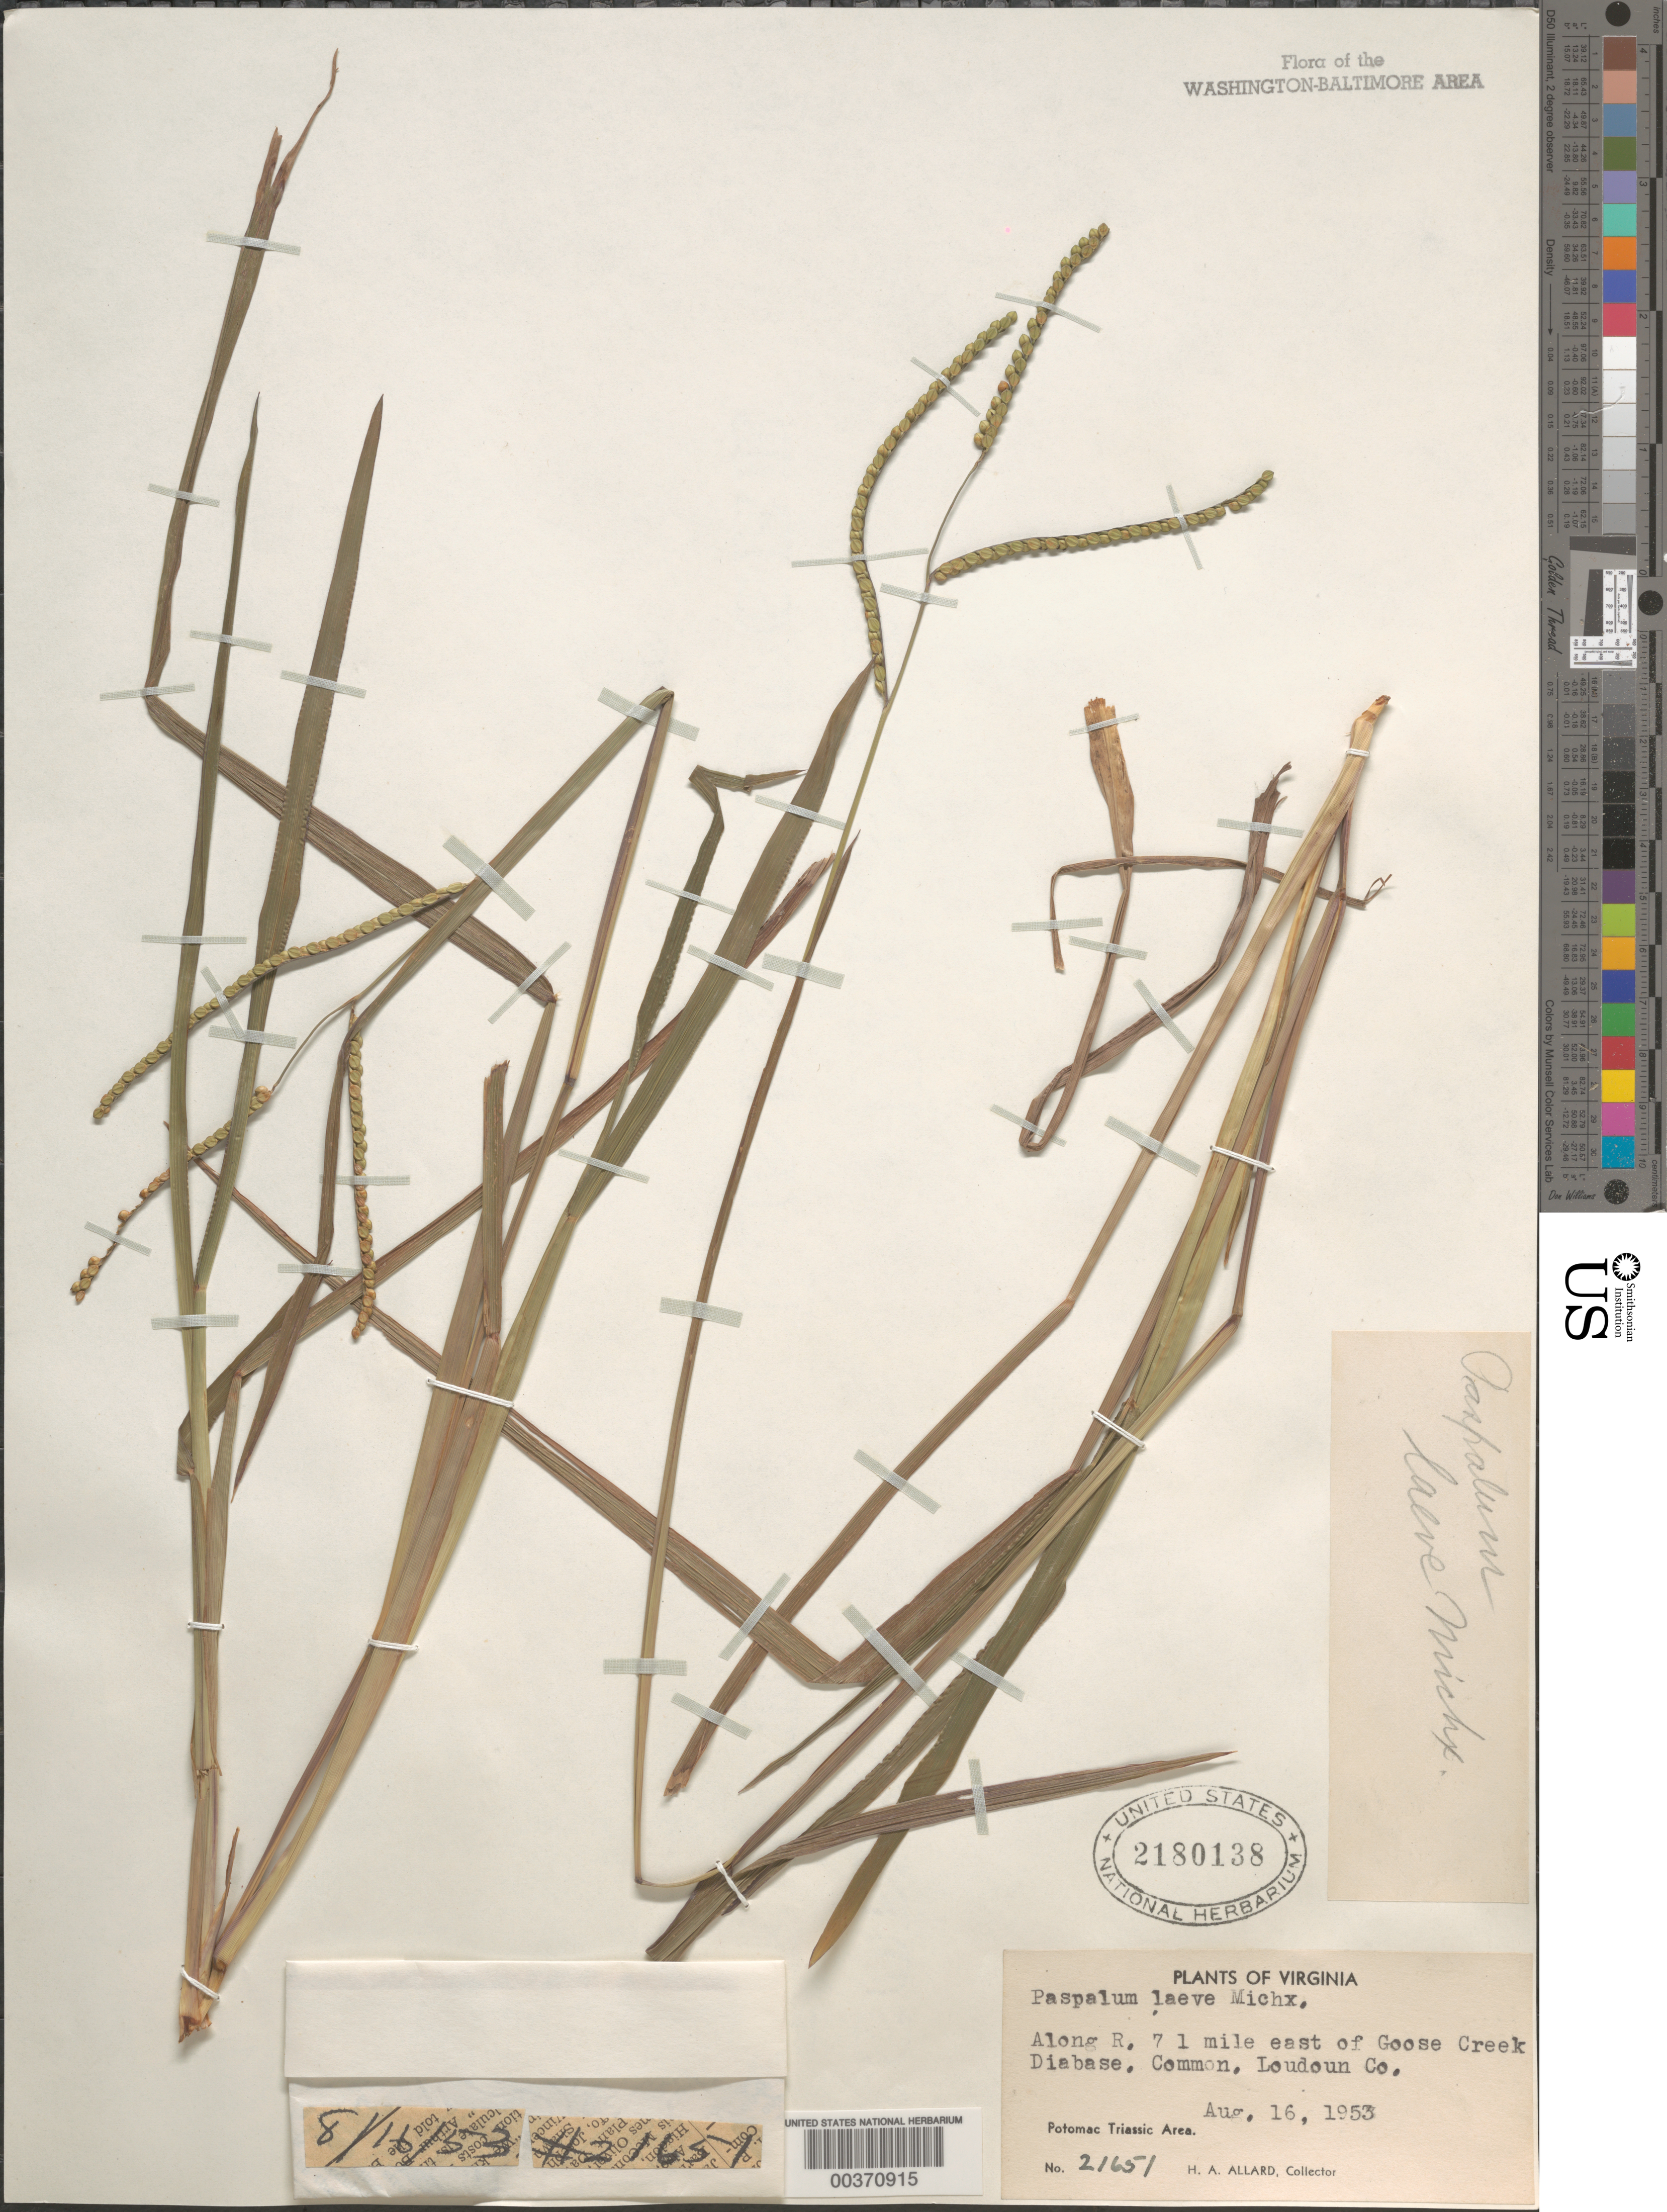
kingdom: Plantae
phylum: Tracheophyta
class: Liliopsida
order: Poales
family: Poaceae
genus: Paspalum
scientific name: Paspalum laeve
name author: Michx.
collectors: H. A. Allard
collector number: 21651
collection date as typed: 16 Aug 1953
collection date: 1953-08-16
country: United States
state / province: Virginia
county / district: Loudoun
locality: Route 7, east of Goose Creek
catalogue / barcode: US 2180138